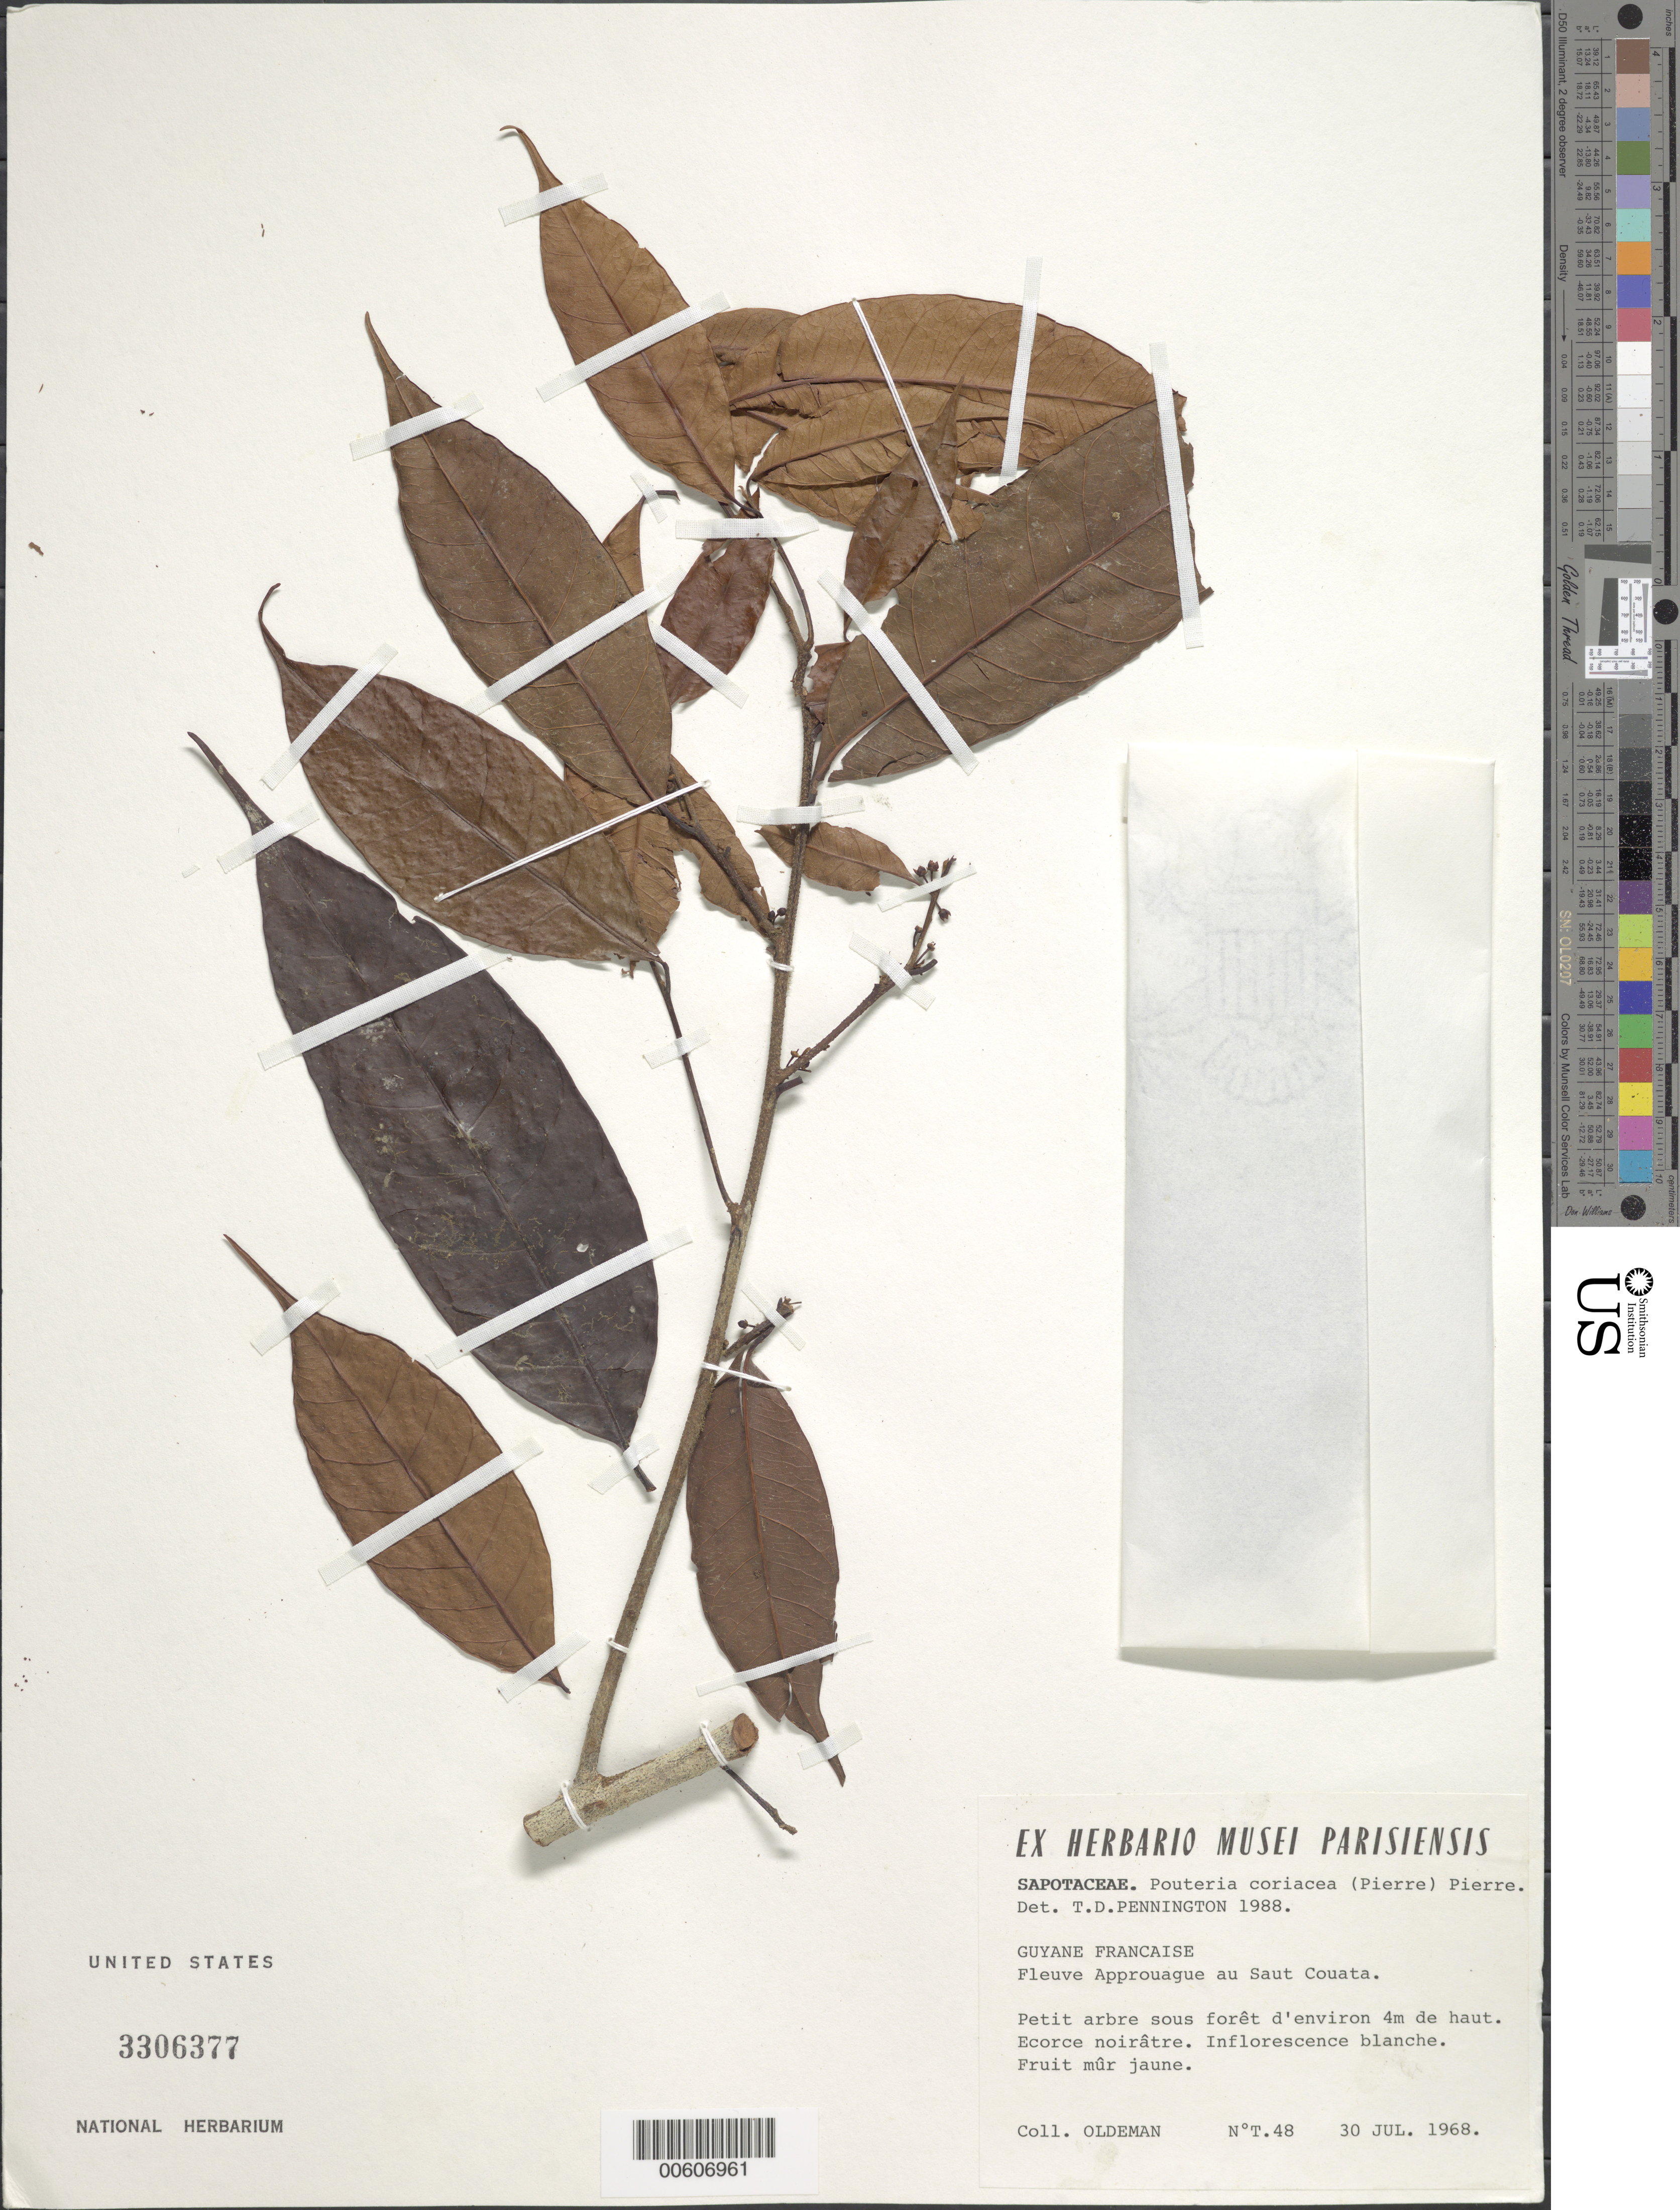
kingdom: Plantae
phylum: Tracheophyta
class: Magnoliopsida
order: Ericales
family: Sapotaceae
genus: Pouteria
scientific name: Pouteria coriacea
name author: (Pierre) Pierre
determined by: Pennington, T. D., (K)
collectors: R. Oldeman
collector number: T 48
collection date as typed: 30-Jul-68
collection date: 1968-07-30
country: French Guiana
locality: Approuague R., au Saut Couata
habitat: Foret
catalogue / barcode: US 3306377